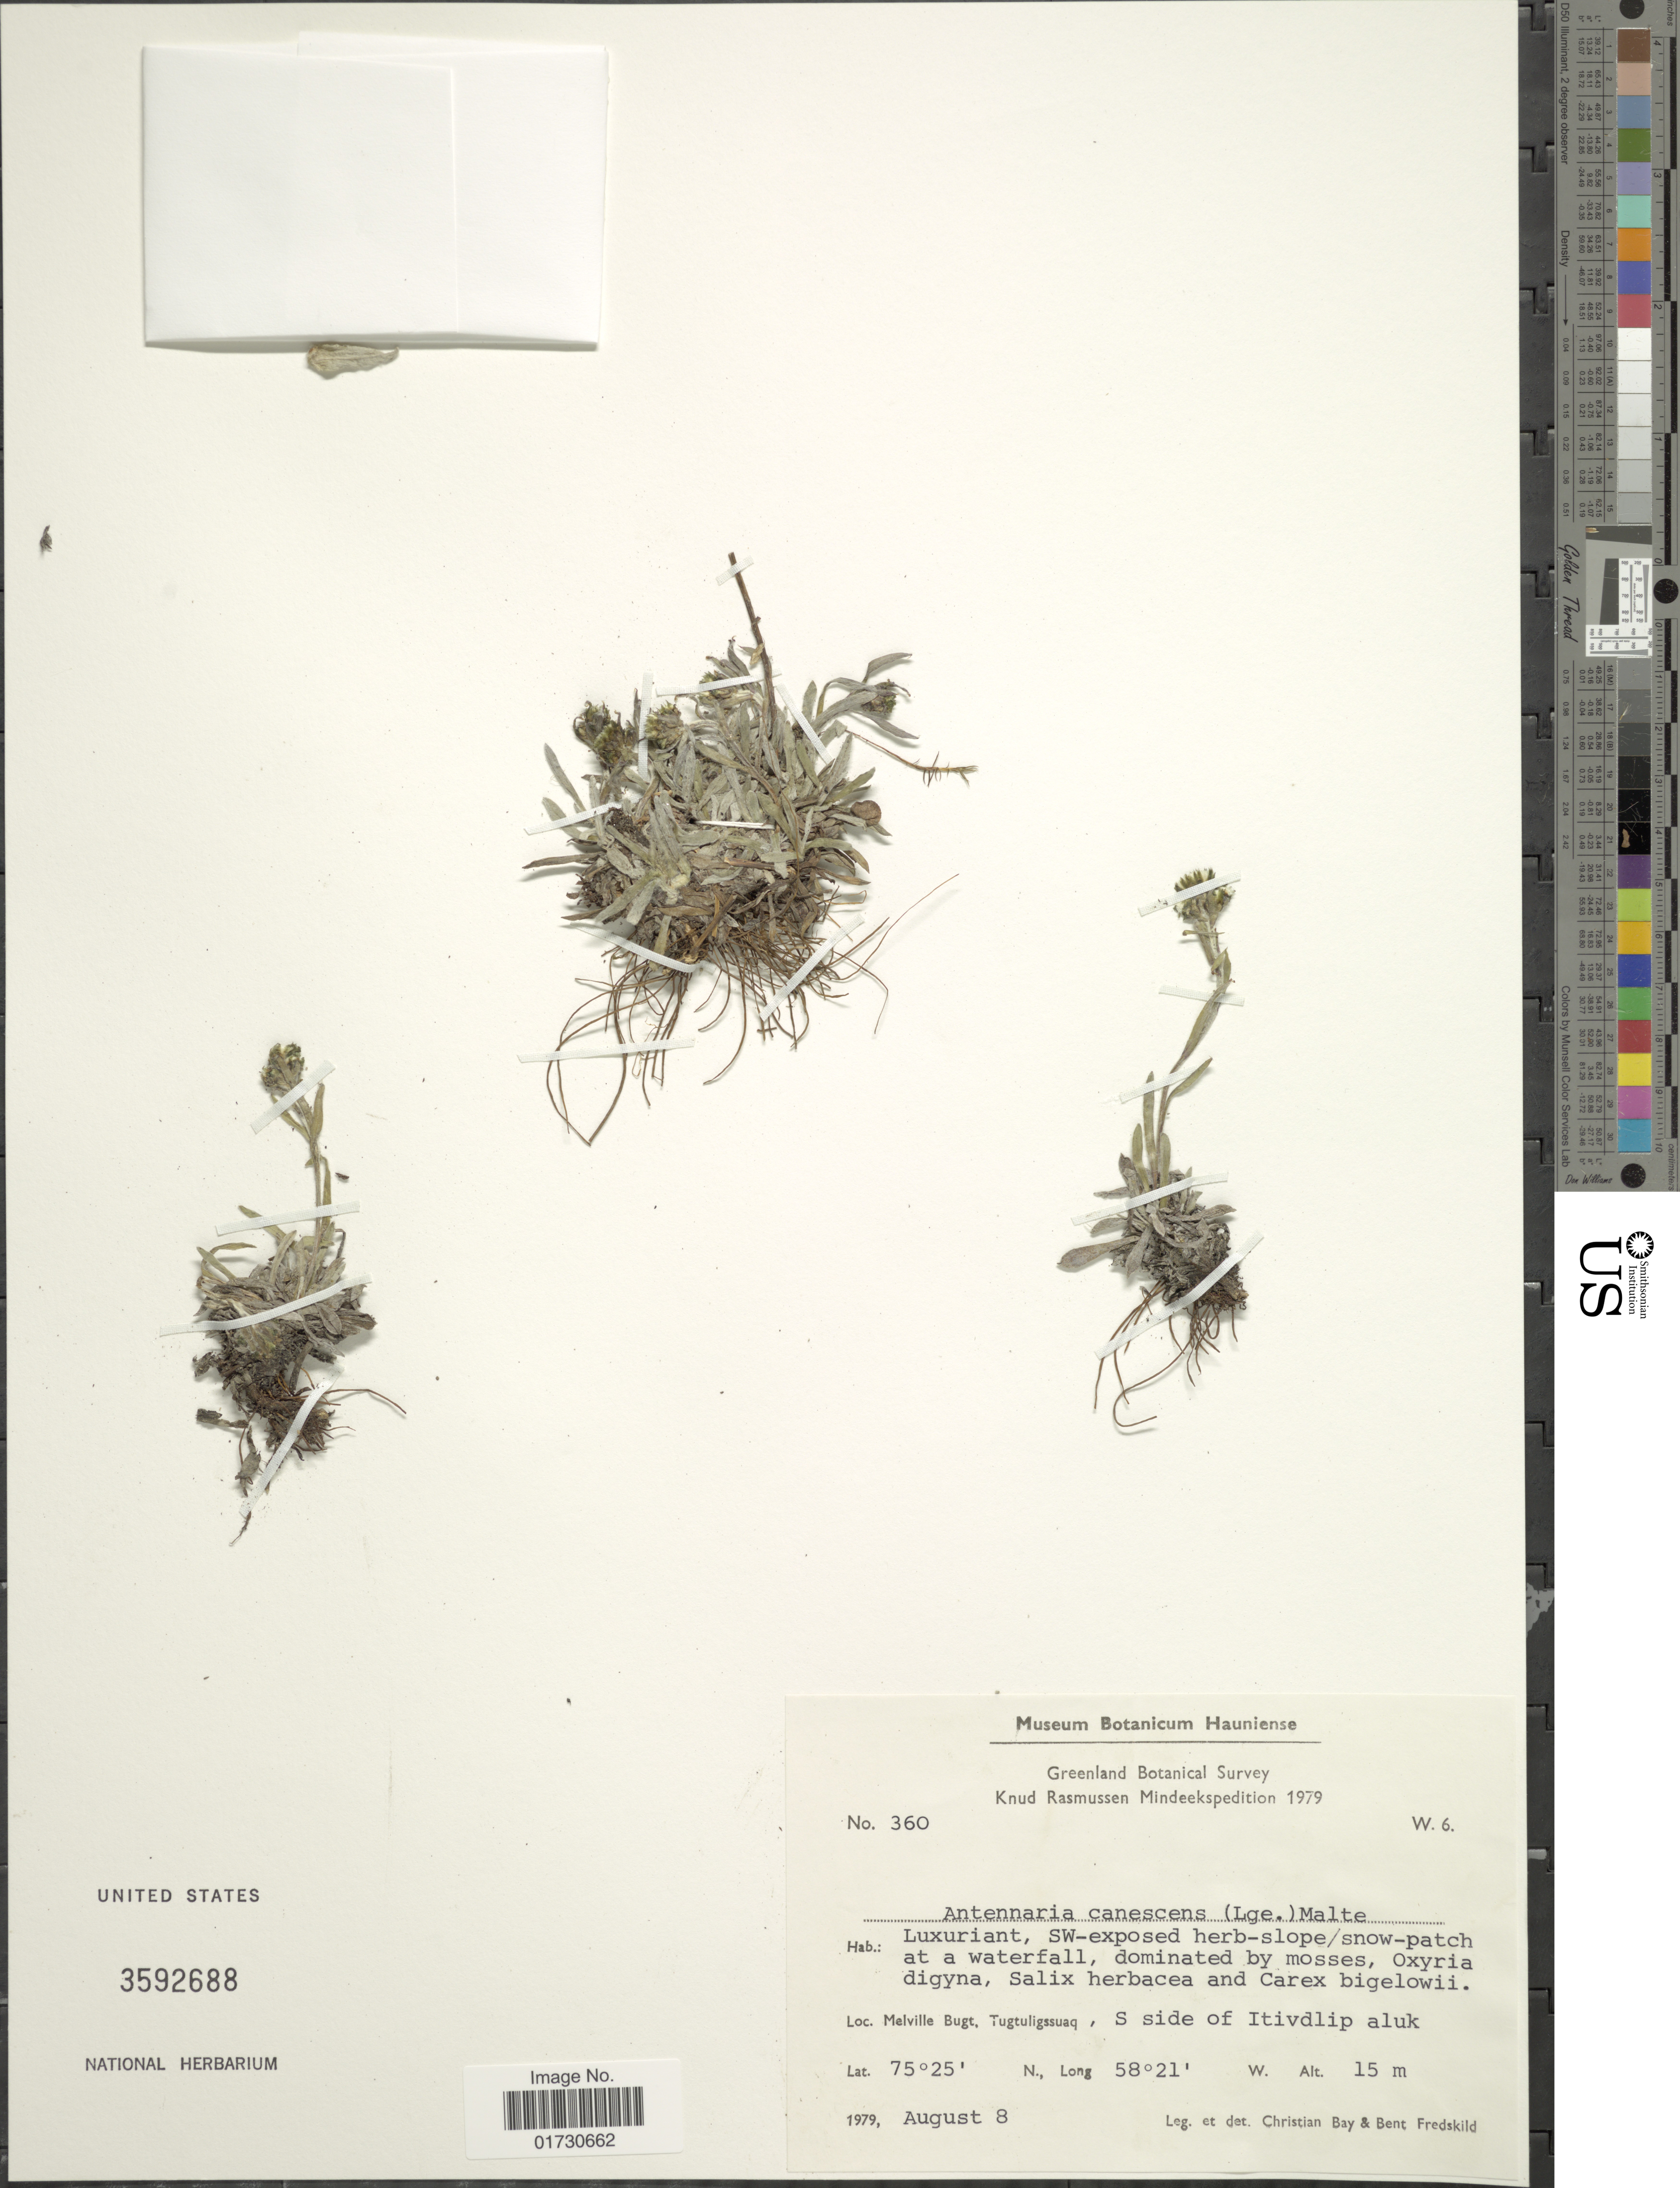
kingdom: Plantae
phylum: Tracheophyta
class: Magnoliopsida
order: Asterales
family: Asteraceae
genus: Antennaria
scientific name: Antennaria canescens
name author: (Lange) Malte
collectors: C. Bay & B. Fredskild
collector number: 360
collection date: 1979-08-08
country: Greenland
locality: Melville Bugt, Tugtuligssuaq, S side of Itivdlip aluk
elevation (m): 15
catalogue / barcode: US 3592688